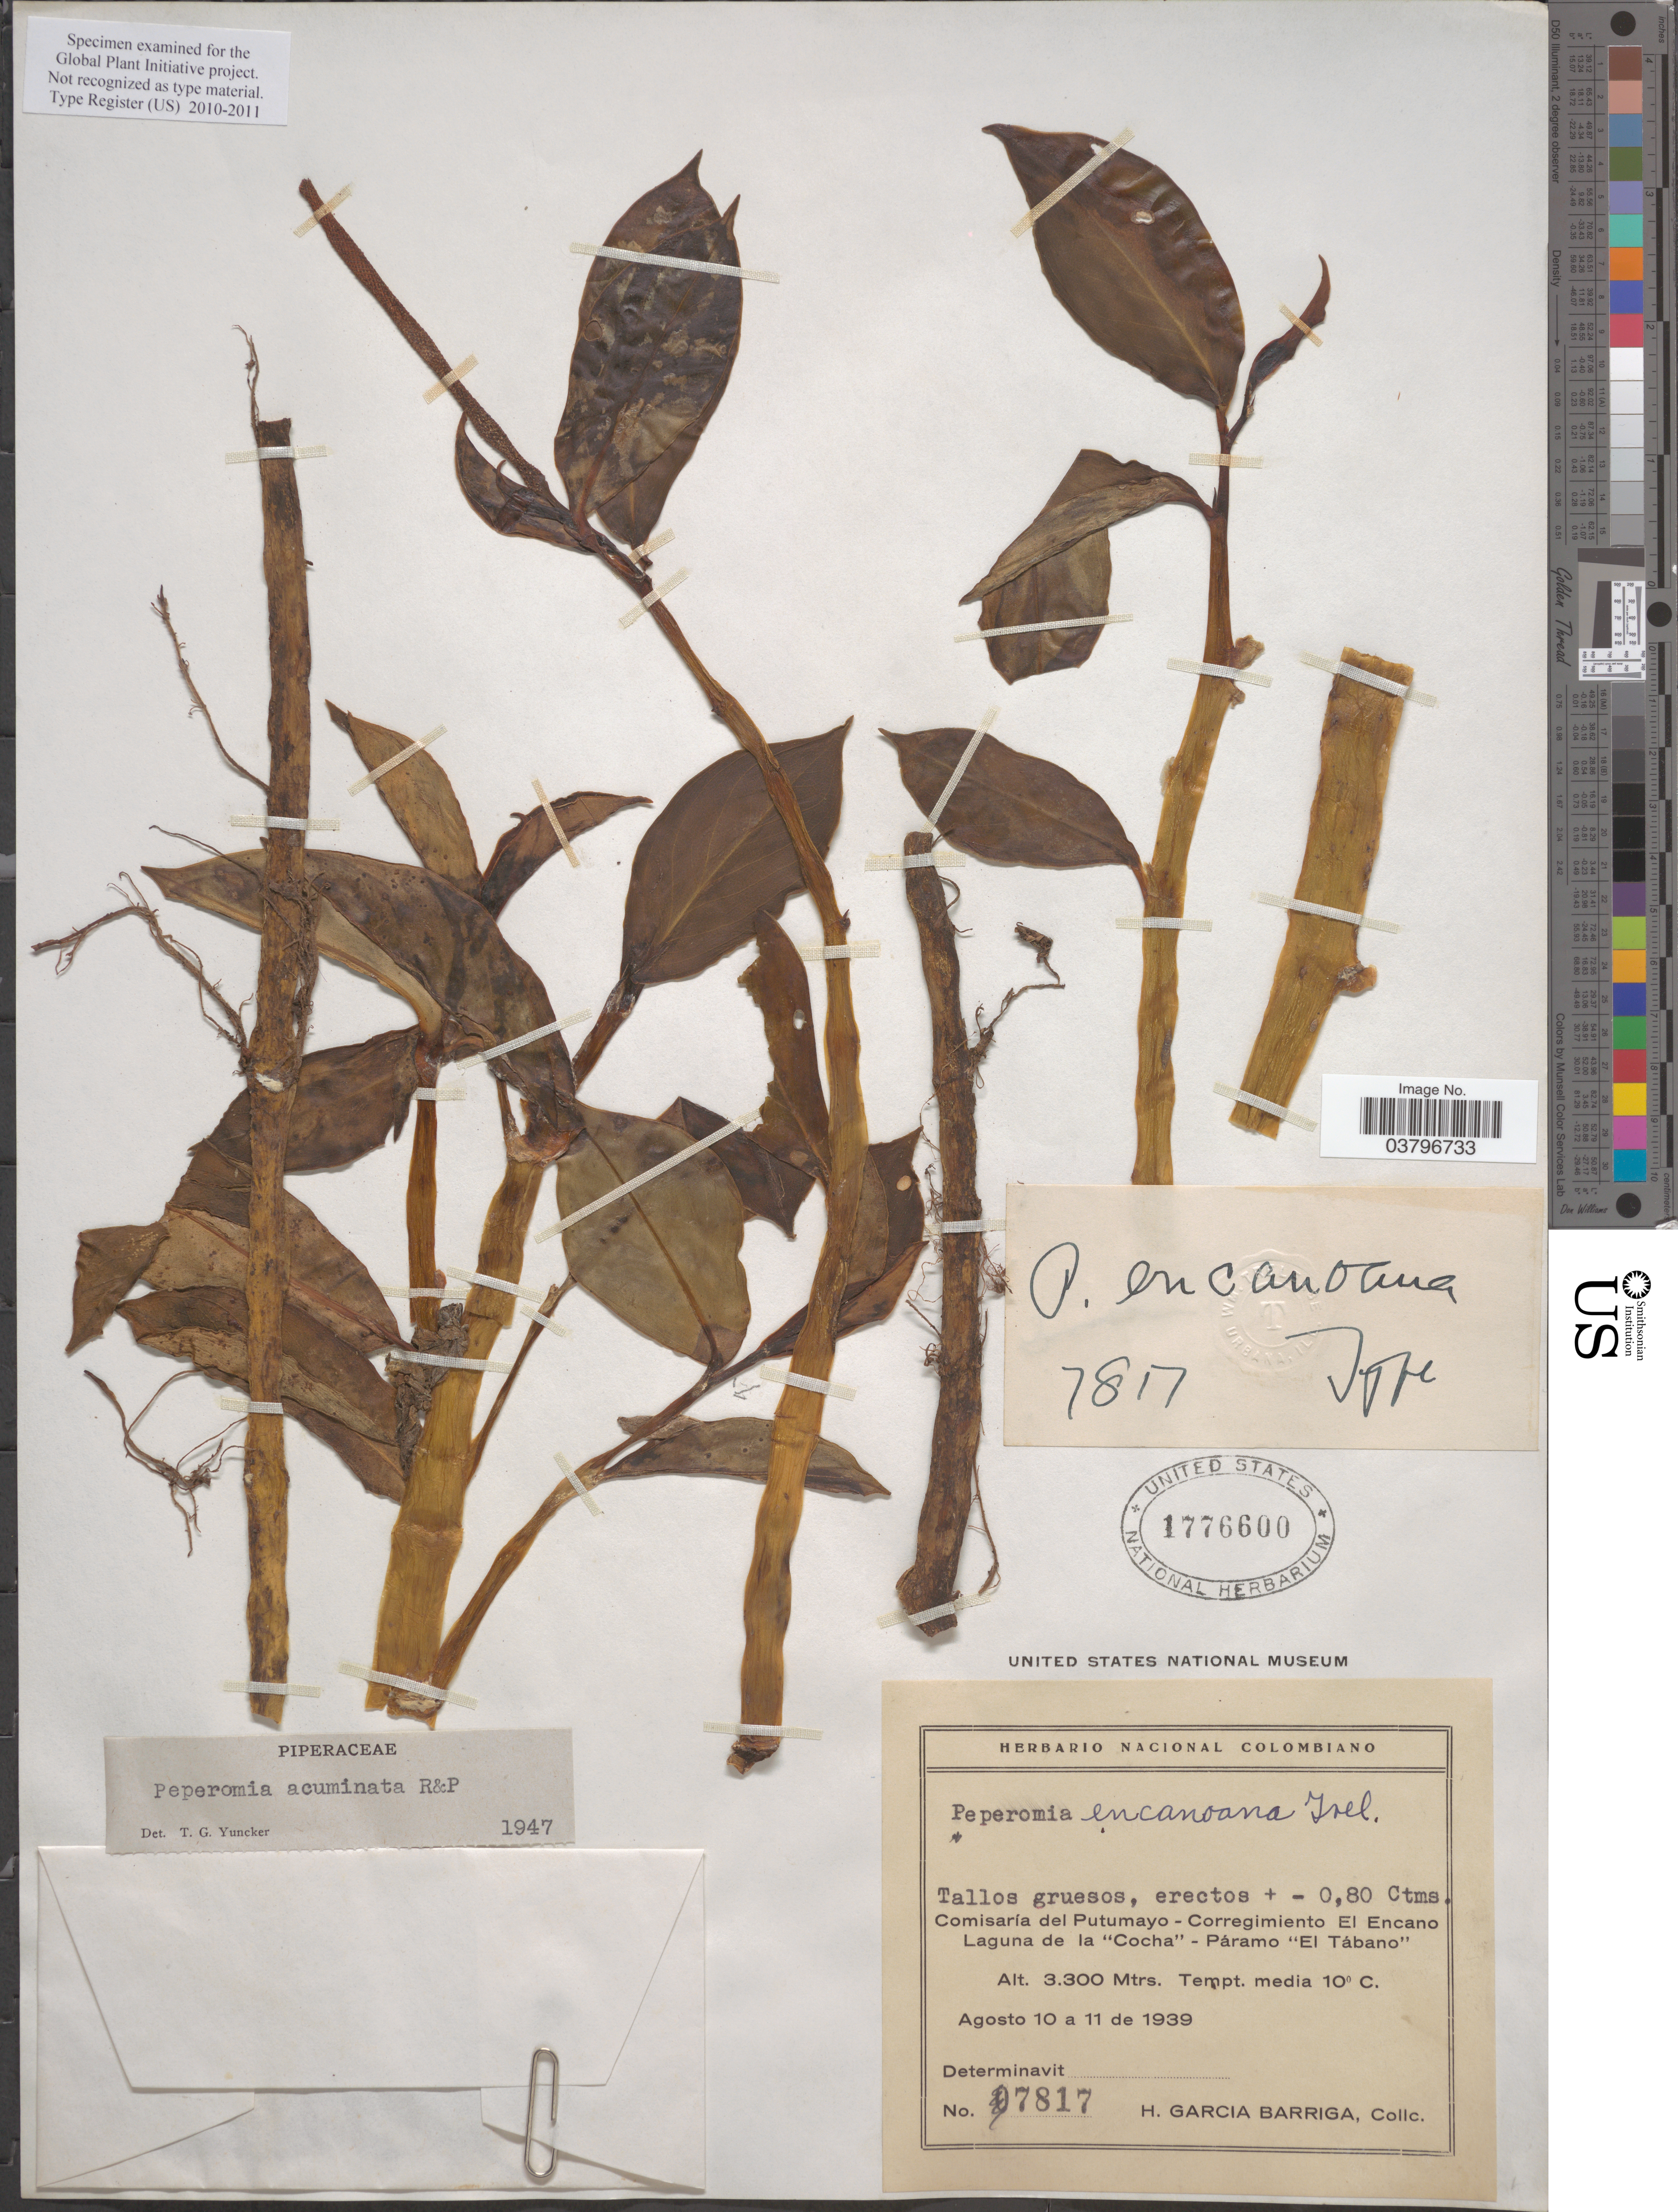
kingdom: Plantae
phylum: Tracheophyta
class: Magnoliopsida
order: Piperales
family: Piperaceae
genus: Peperomia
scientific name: Peperomia acuminata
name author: Ruiz & Pav.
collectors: H. García Barriga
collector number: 7817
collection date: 1939-08-10/1939-08-11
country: Colombia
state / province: Putumayo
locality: Comisaría del Putumayo - Corregimiento El Encano. Laguna de la "Cocha" - Páramo "El Tábano".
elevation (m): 3300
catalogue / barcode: US 1776600